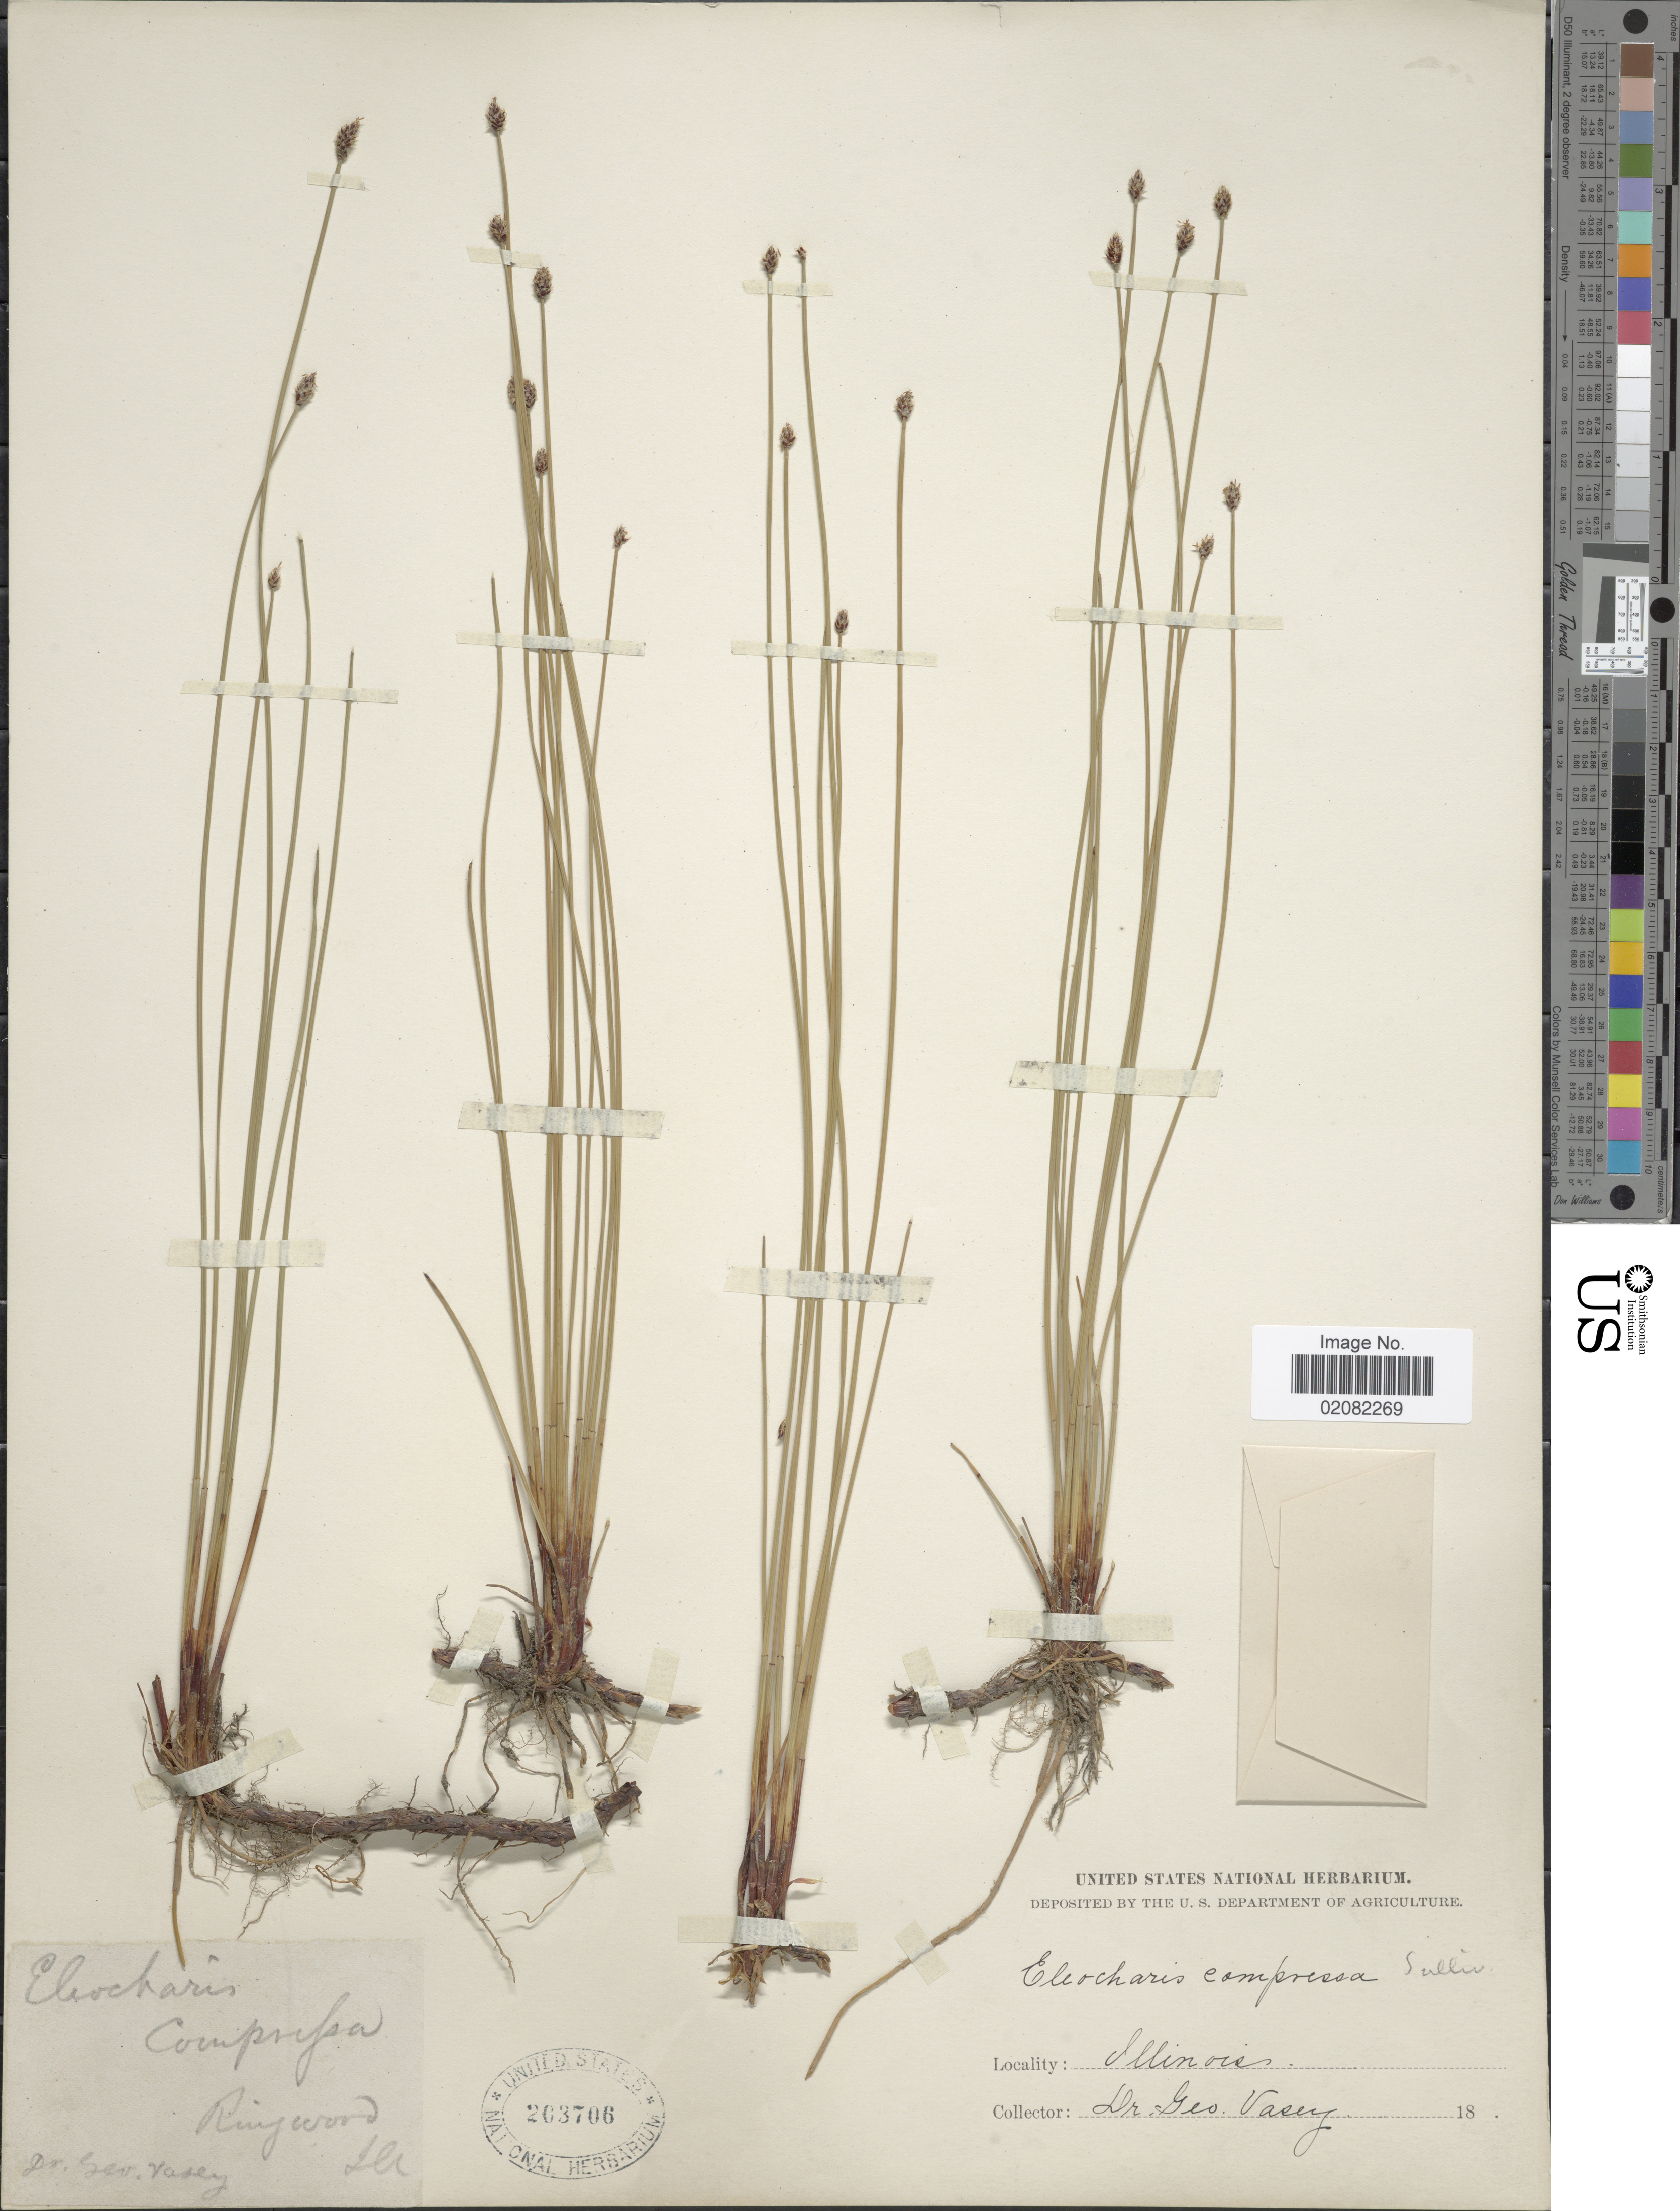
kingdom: Plantae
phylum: Tracheophyta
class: Liliopsida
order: Poales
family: Cyperaceae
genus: Eleocharis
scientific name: Eleocharis compressa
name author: Sull.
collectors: G. Vasey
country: United States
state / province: Illinois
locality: Ringwood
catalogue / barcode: US 203706